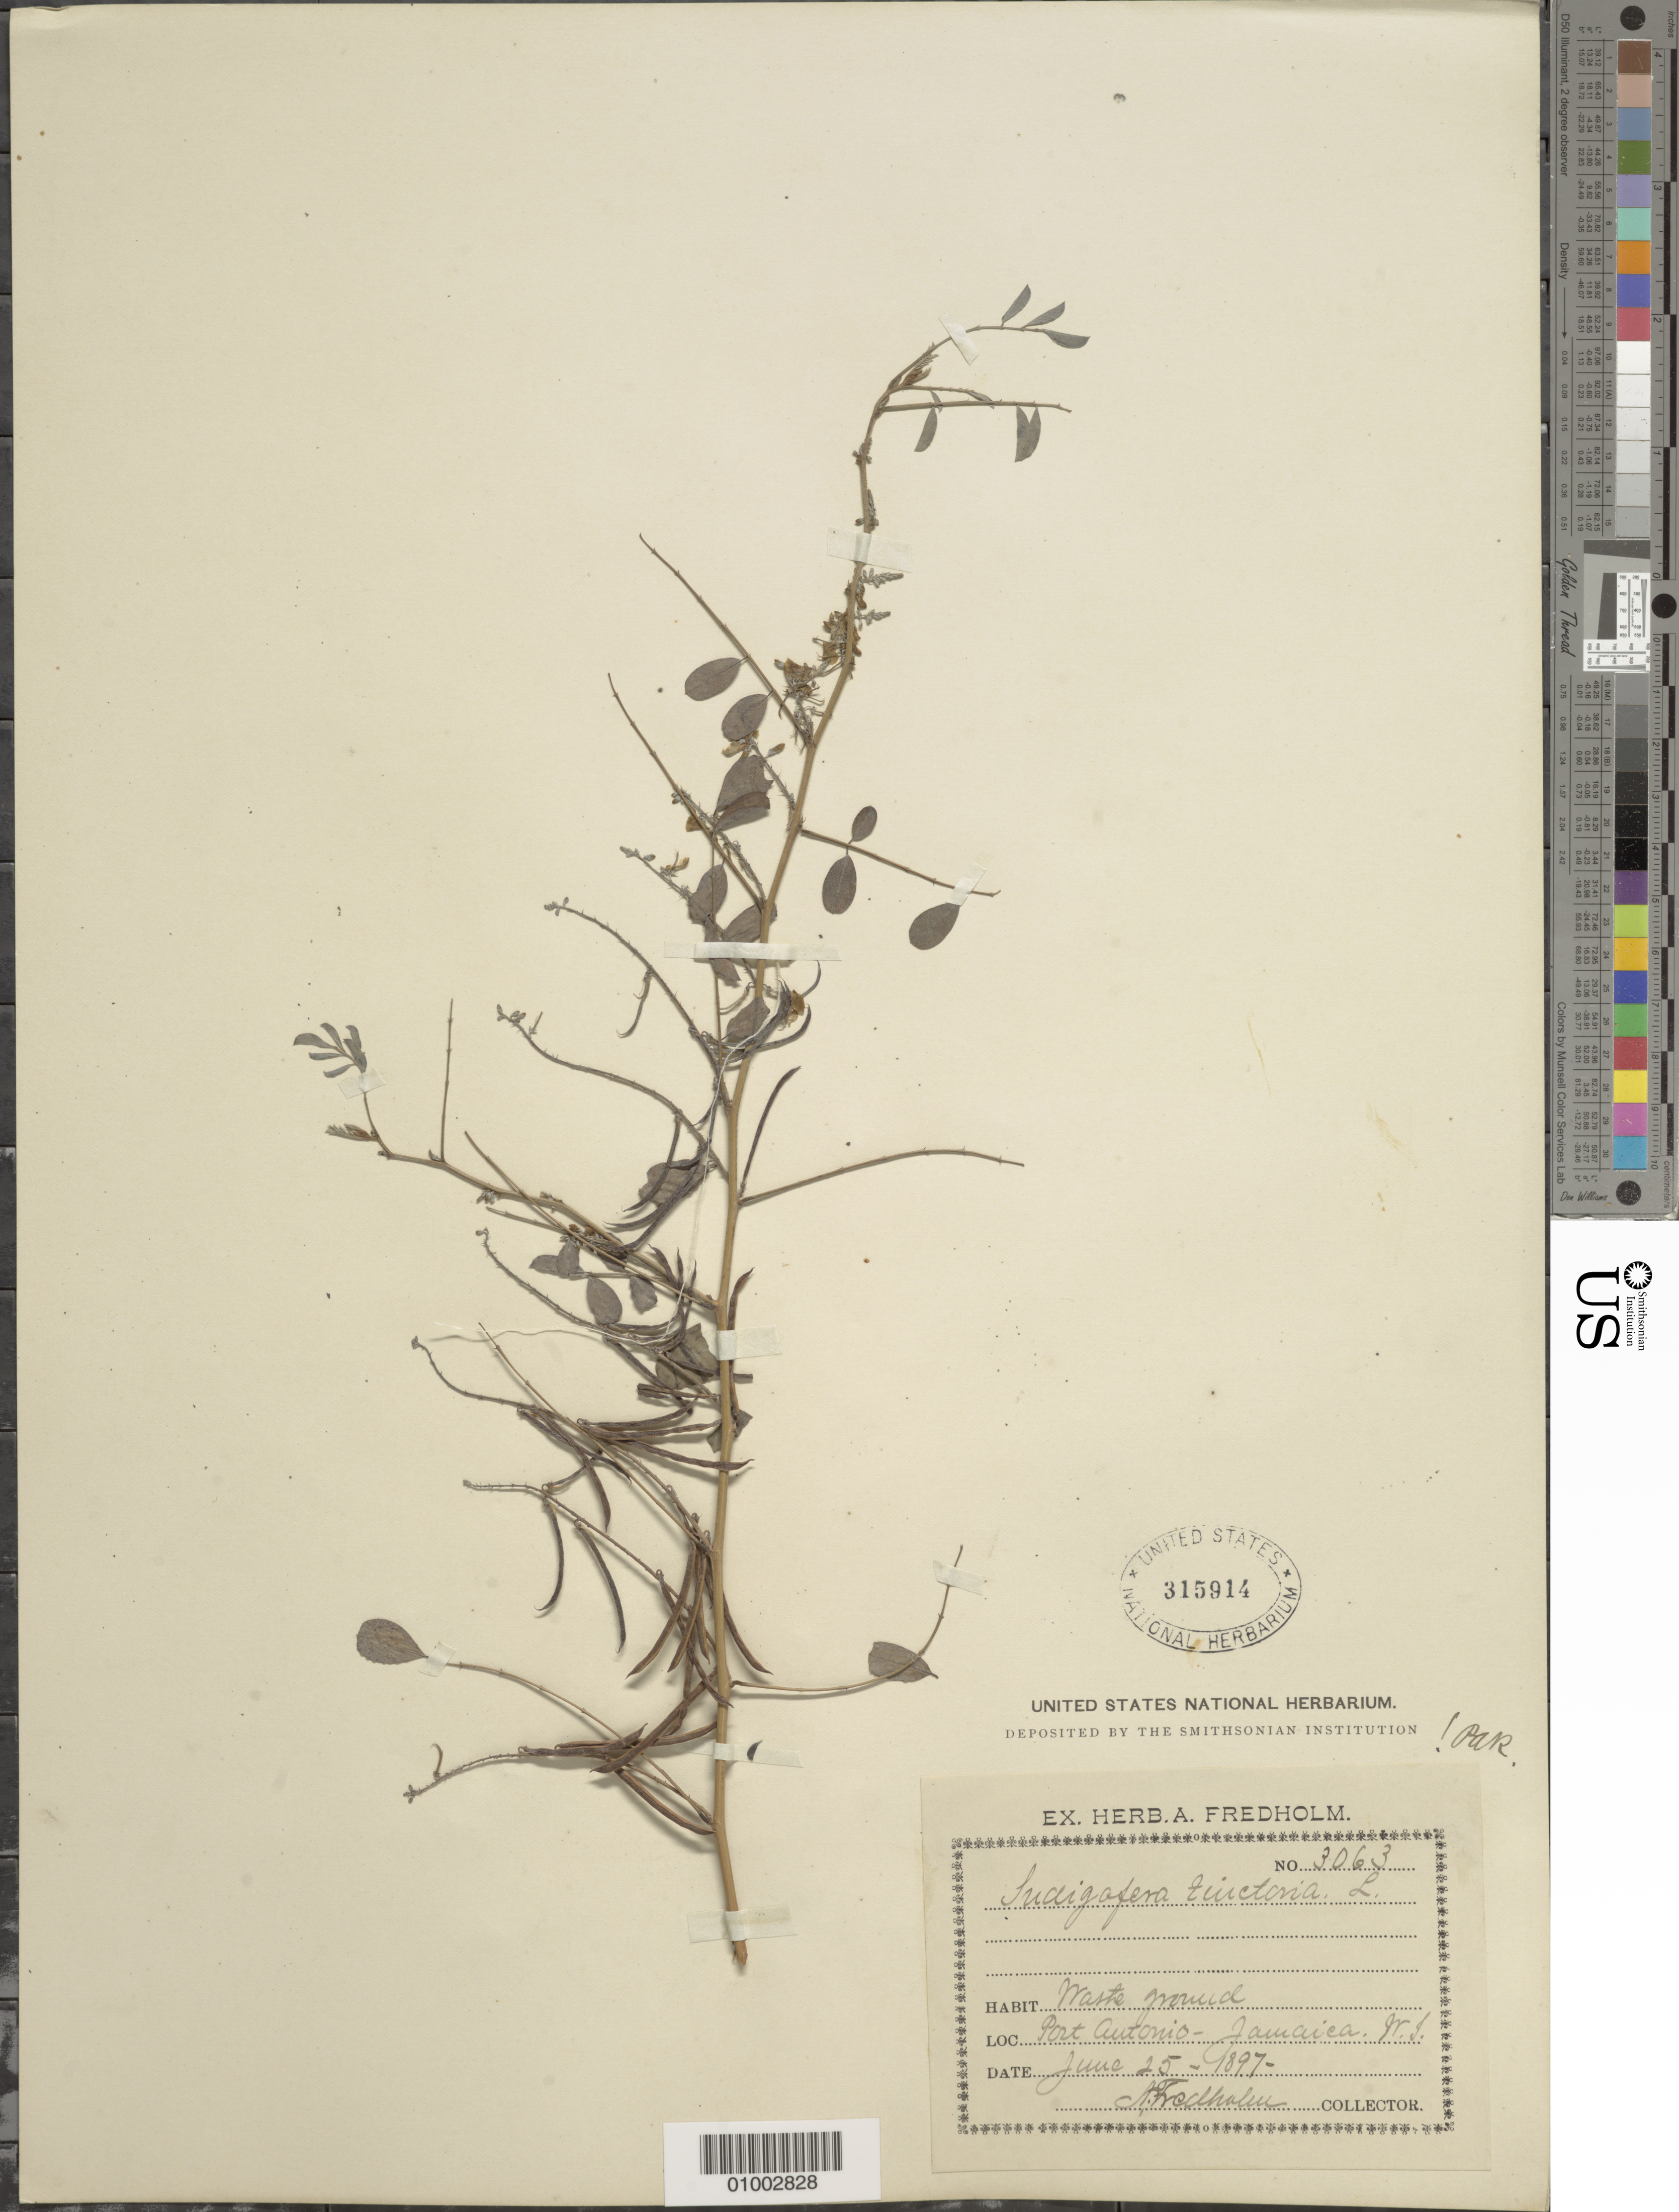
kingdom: Plantae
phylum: Tracheophyta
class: Magnoliopsida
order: Fabales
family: Fabaceae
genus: Indigofera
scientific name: Indigofera tinctoria sensu Naves non L.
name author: Naves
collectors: A. Fredholm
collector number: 3063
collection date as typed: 25 Jun 1897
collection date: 1897-06-25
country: Jamaica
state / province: Portland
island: Jamaica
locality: Port Antonio, waste ground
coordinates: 0 N, 0 E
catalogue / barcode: US 315914